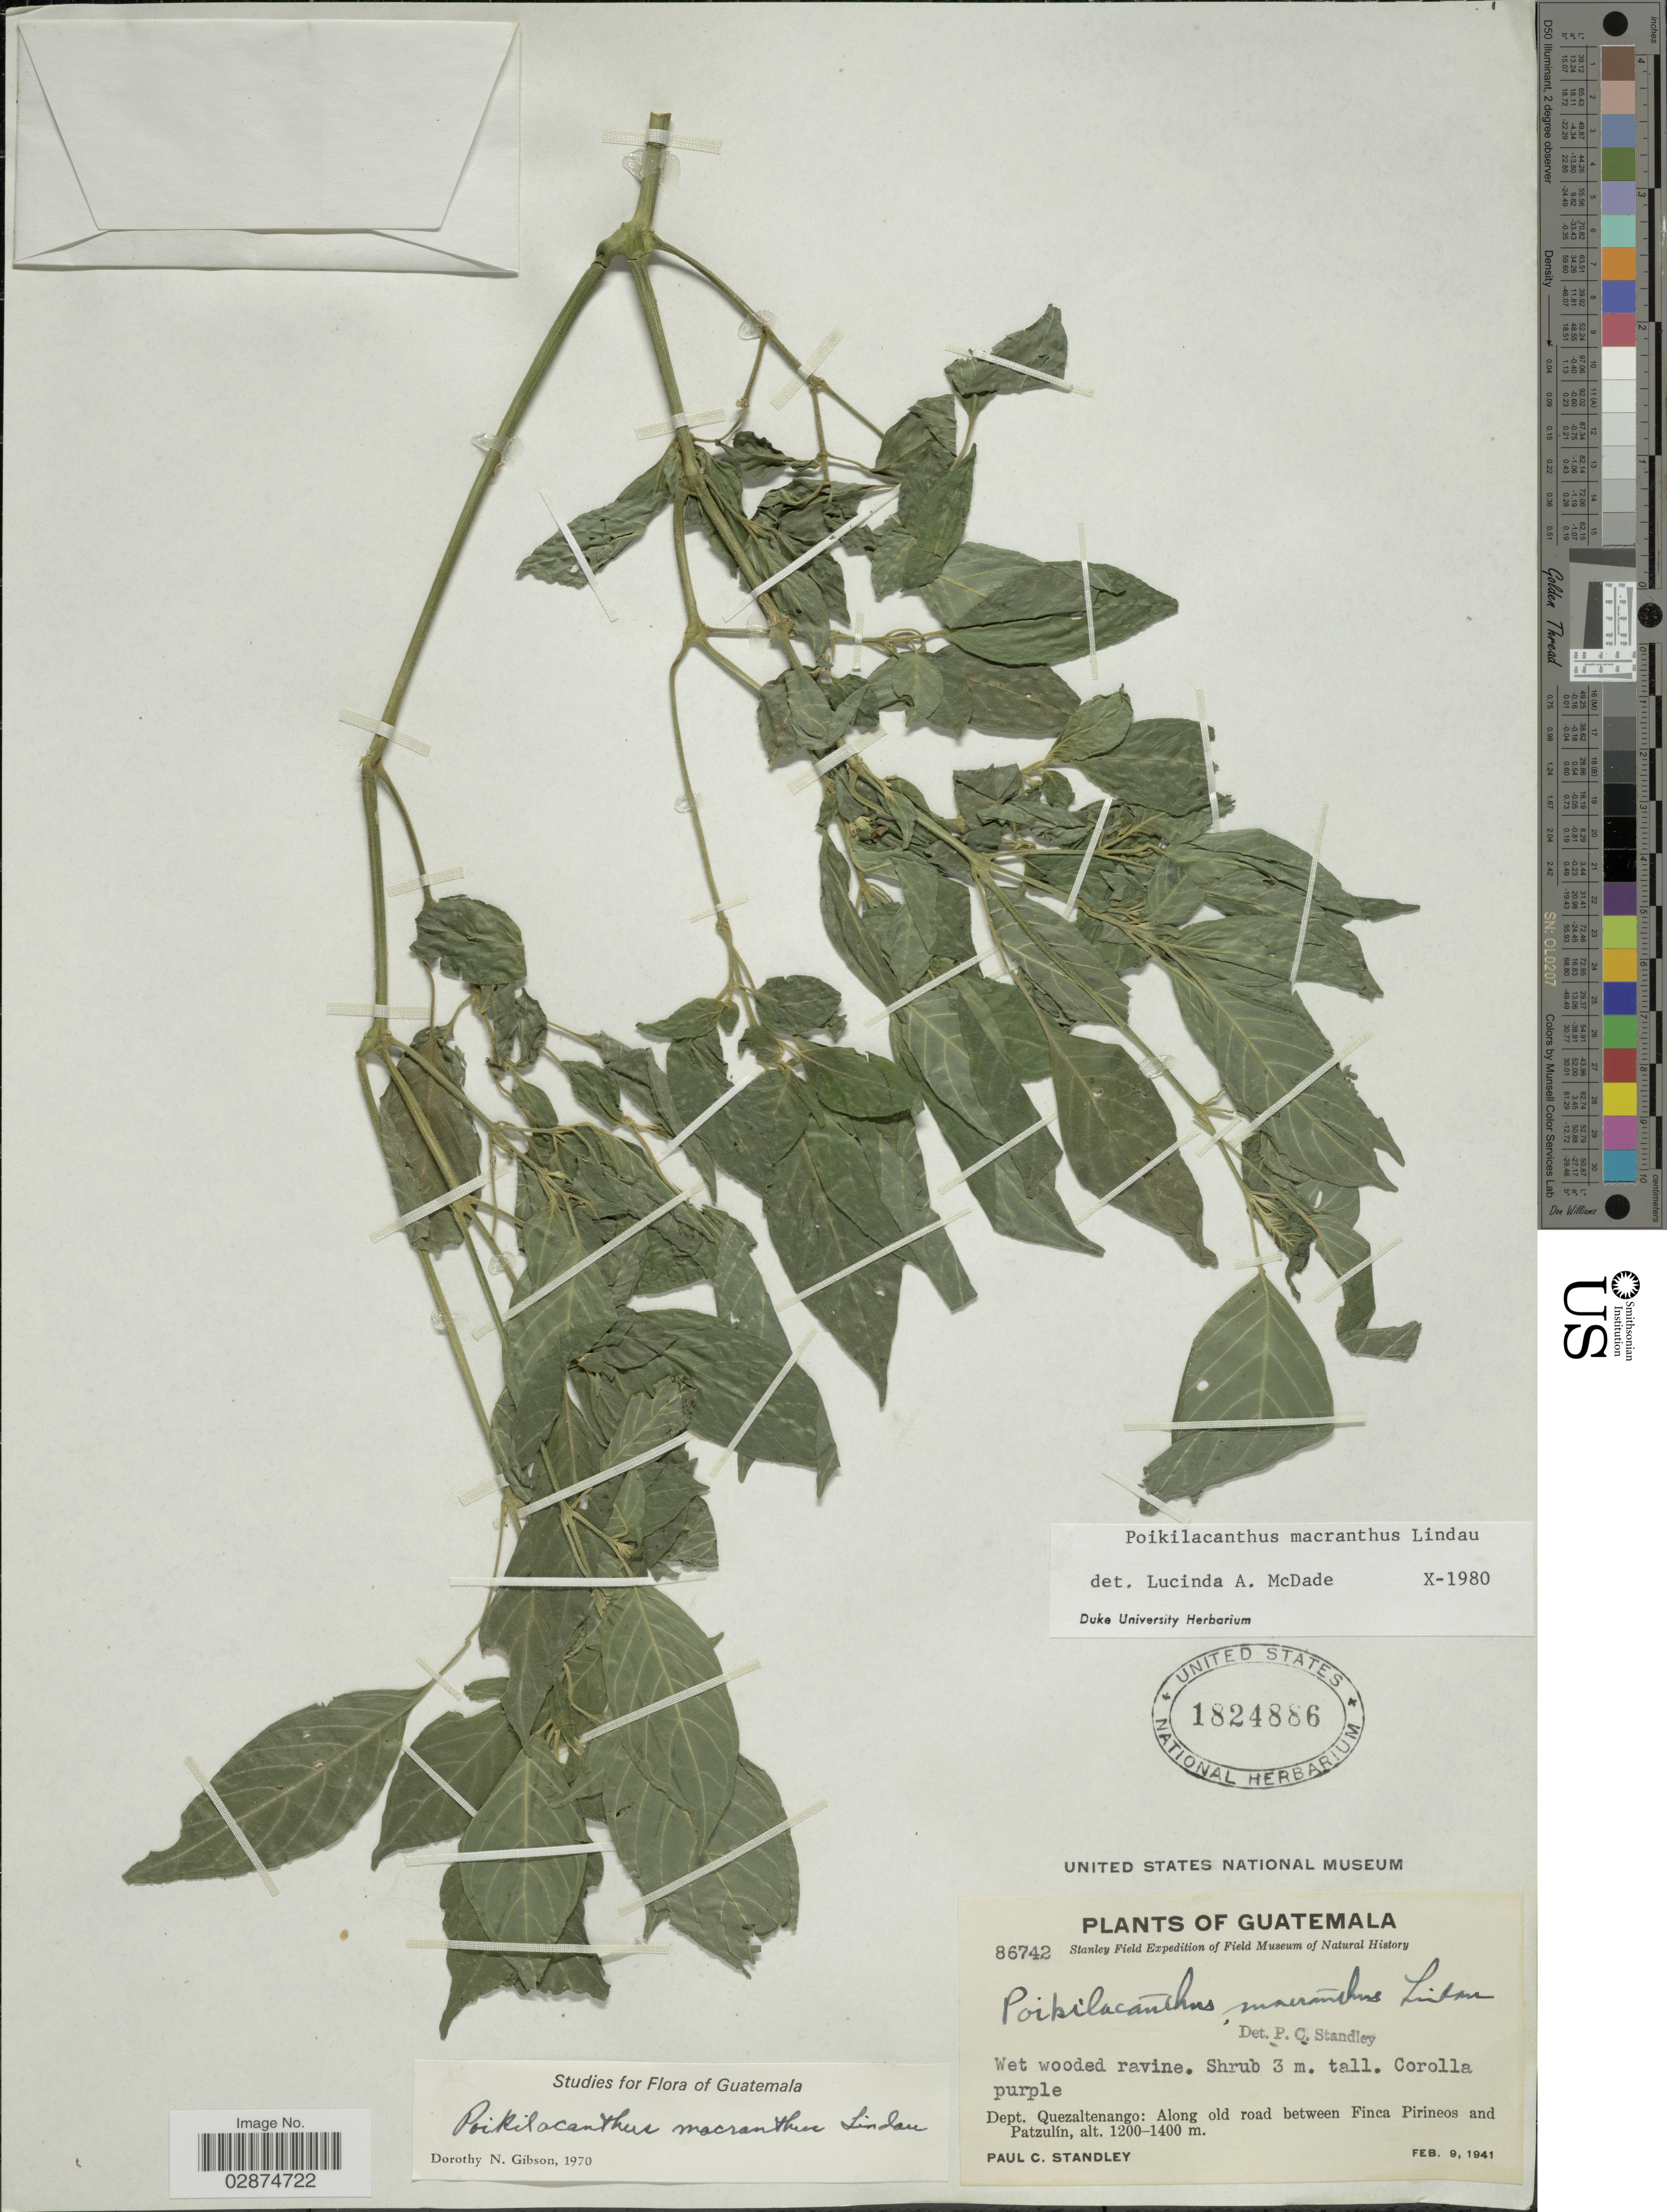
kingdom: Plantae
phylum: Tracheophyta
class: Magnoliopsida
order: Lamiales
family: Acanthaceae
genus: Poikilacanthus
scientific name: Poikilacanthus macranthus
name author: Lindau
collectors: P. C. Standley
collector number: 86742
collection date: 1941-02-09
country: Guatemala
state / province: Quetzaltenango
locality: Dept. Quezaltenango: Along old road between Finca Pirineos and Patzulín.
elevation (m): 1200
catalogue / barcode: US 1824886